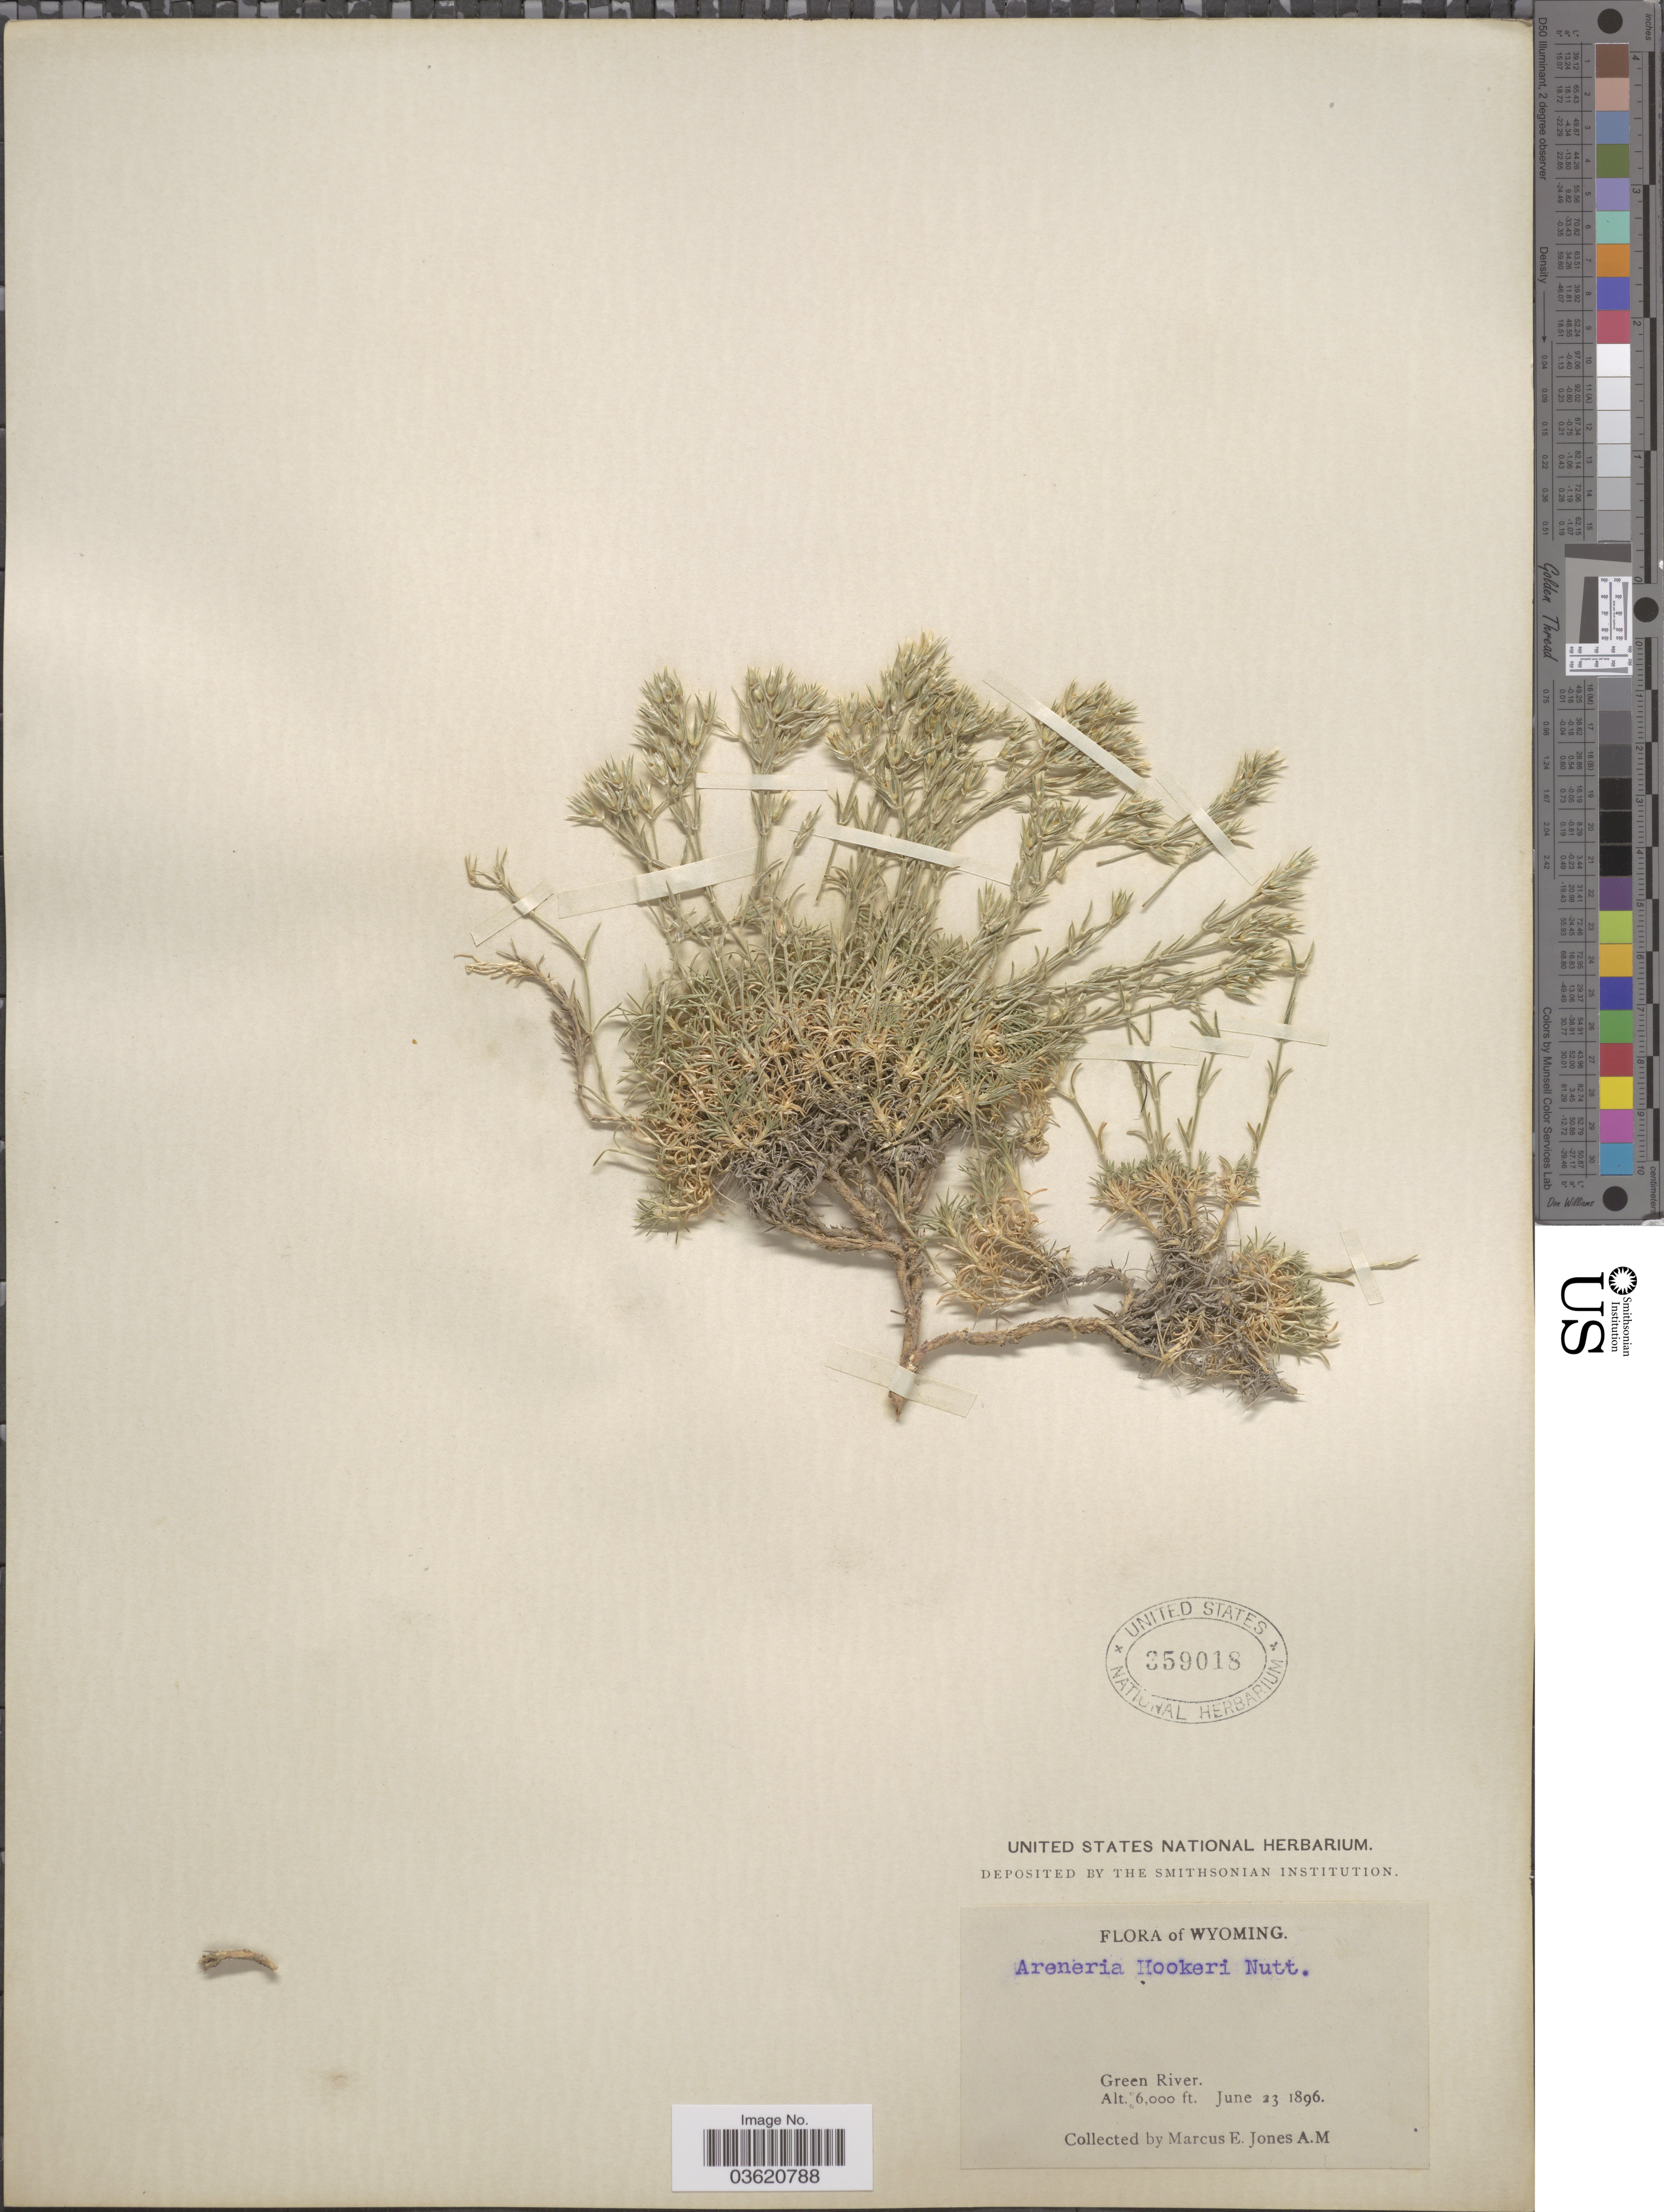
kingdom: Plantae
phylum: Tracheophyta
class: Magnoliopsida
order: Caryophyllales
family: Caryophyllaceae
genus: Eremogone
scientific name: Eremogone hookeri var. hookeri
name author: (Nutt.) W.A. Weber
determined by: Strong, Mark T., (BOT), Smithsonian Institution - National Museum of Natural History (UNITED STATES)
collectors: M. E. Jones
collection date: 1896-06-23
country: United States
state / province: Wyoming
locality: Green River.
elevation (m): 1829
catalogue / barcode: US 359018